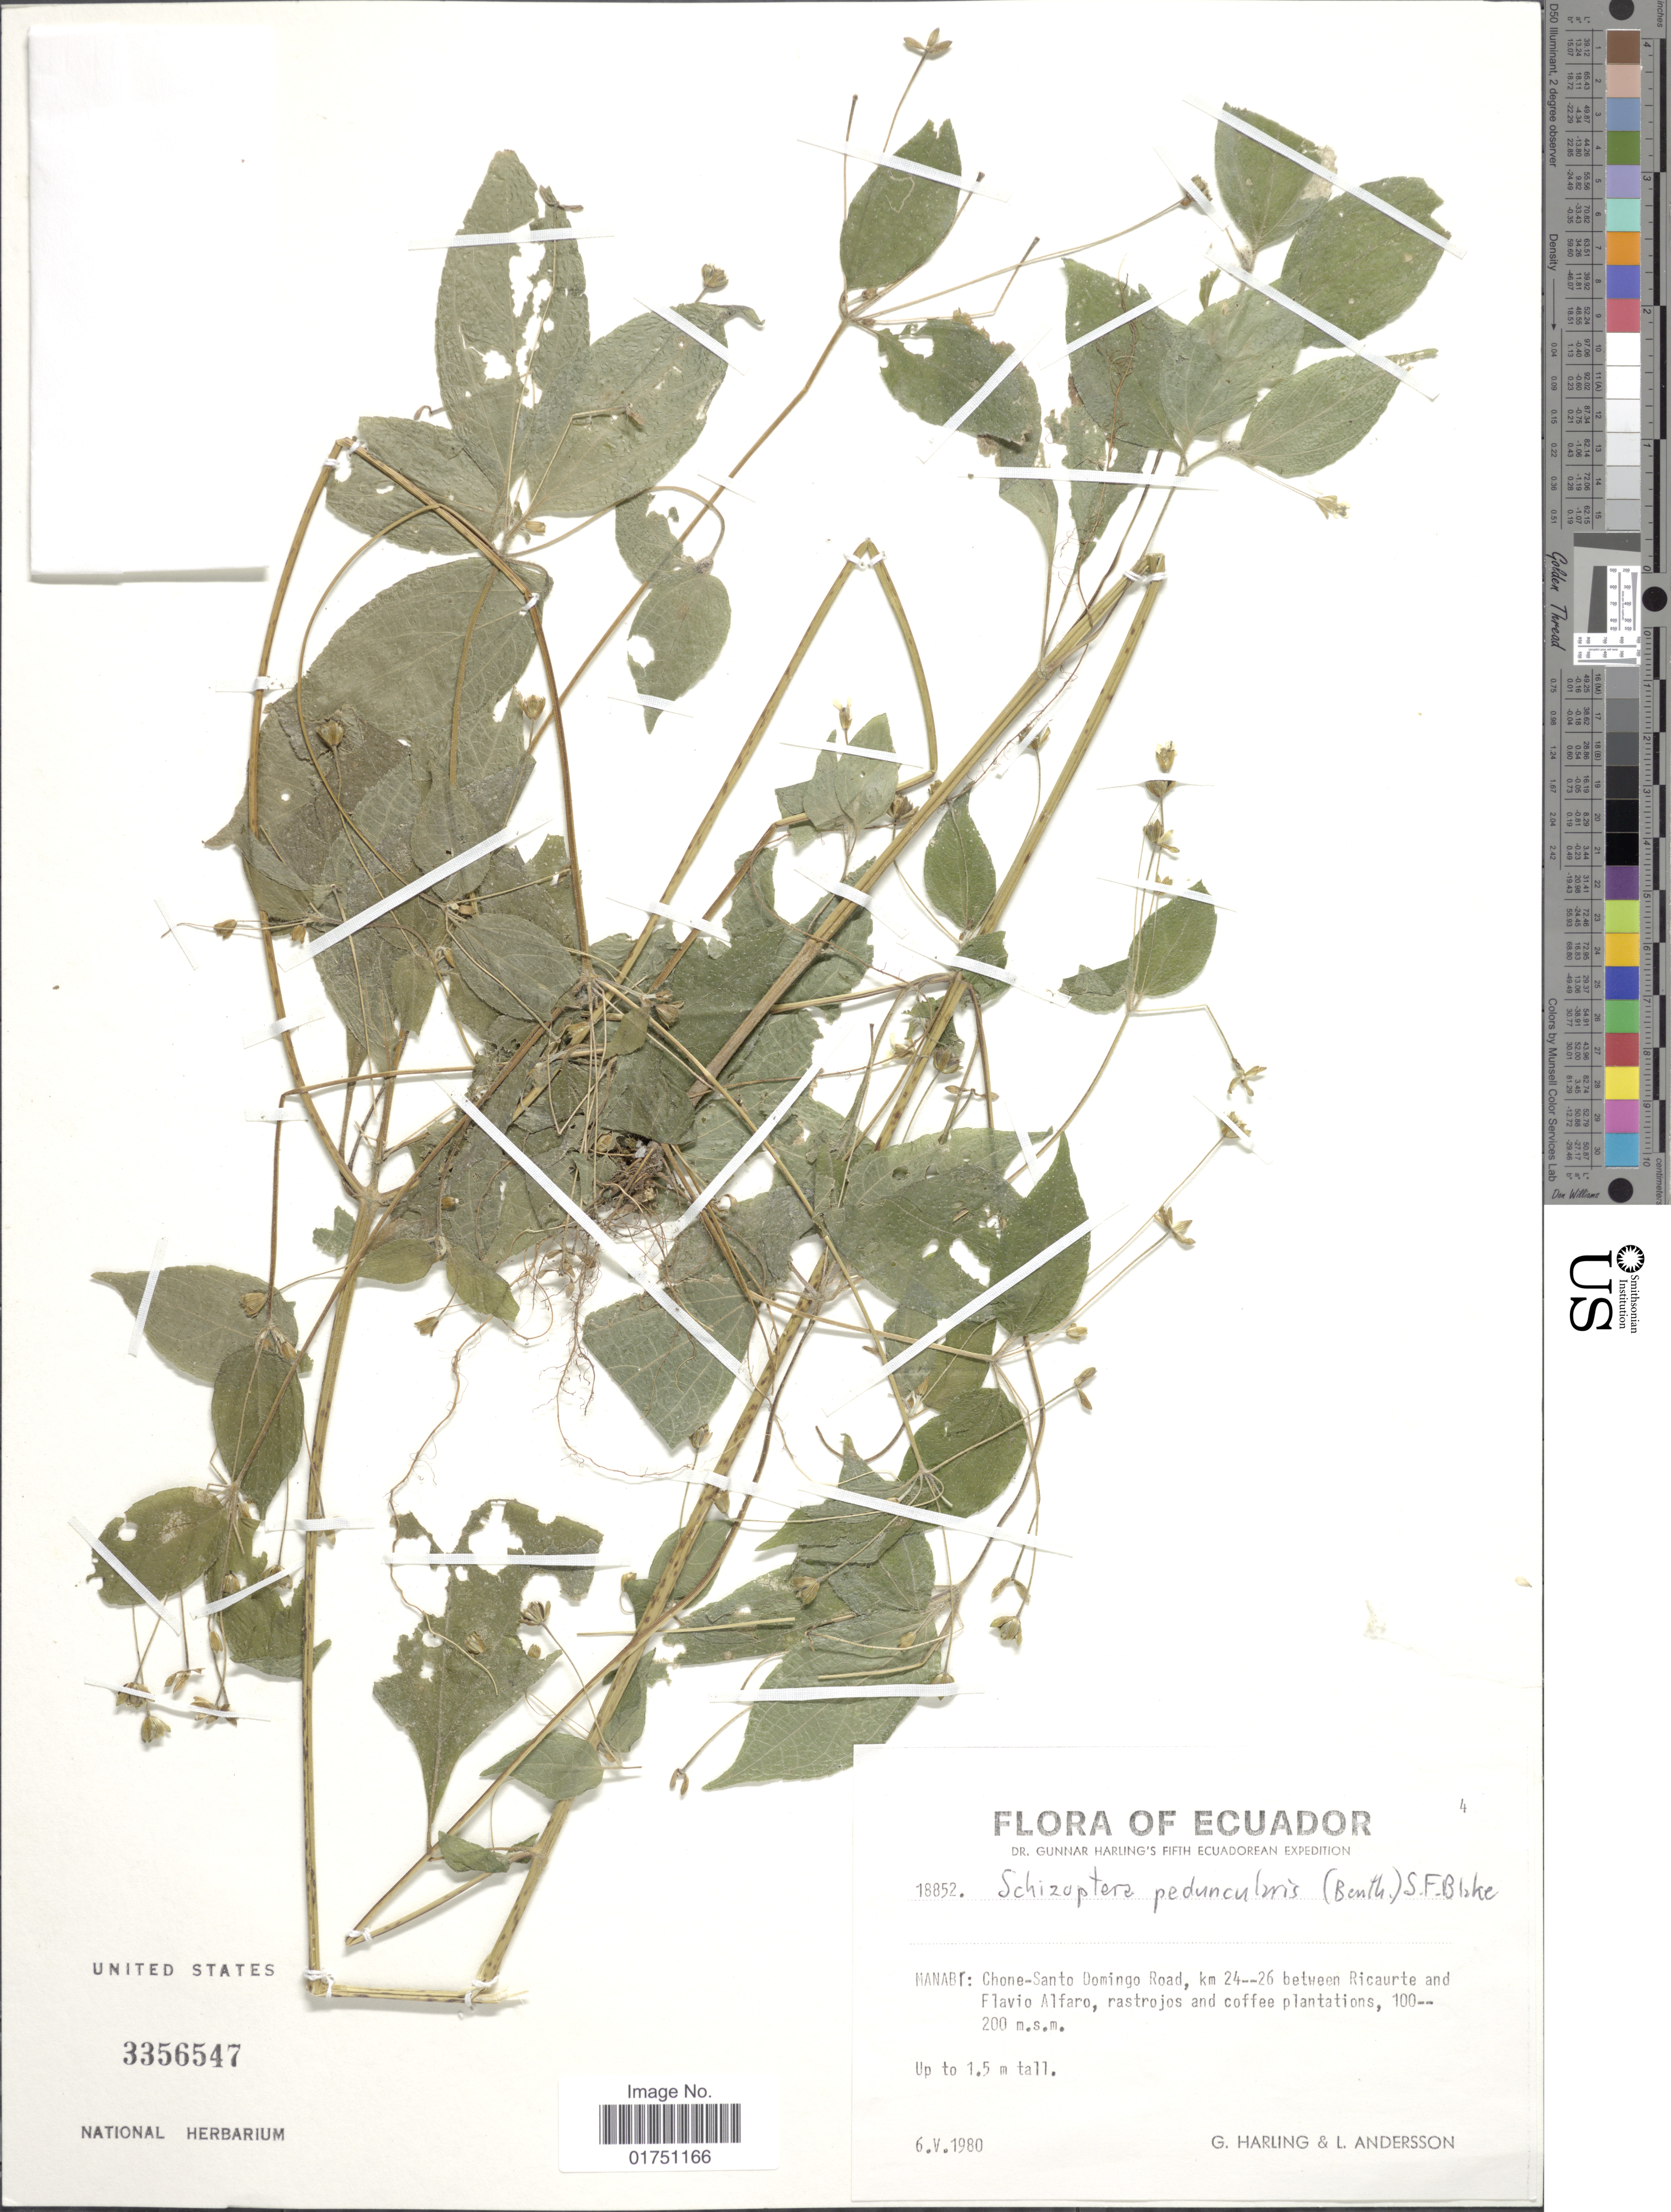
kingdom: Plantae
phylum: Tracheophyta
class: Magnoliopsida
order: Asterales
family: Asteraceae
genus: Schizoptera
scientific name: Schizoptera peduncularis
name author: S.F. Blake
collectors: G. Harling & L. Andersson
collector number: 18852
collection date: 1980-05-06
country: Ecuador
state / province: Manabí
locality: Manabí: Chone-Santo Domingo Road, km 24--26 between Ricaurte and Flavio Alfaro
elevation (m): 100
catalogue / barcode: US 3356547